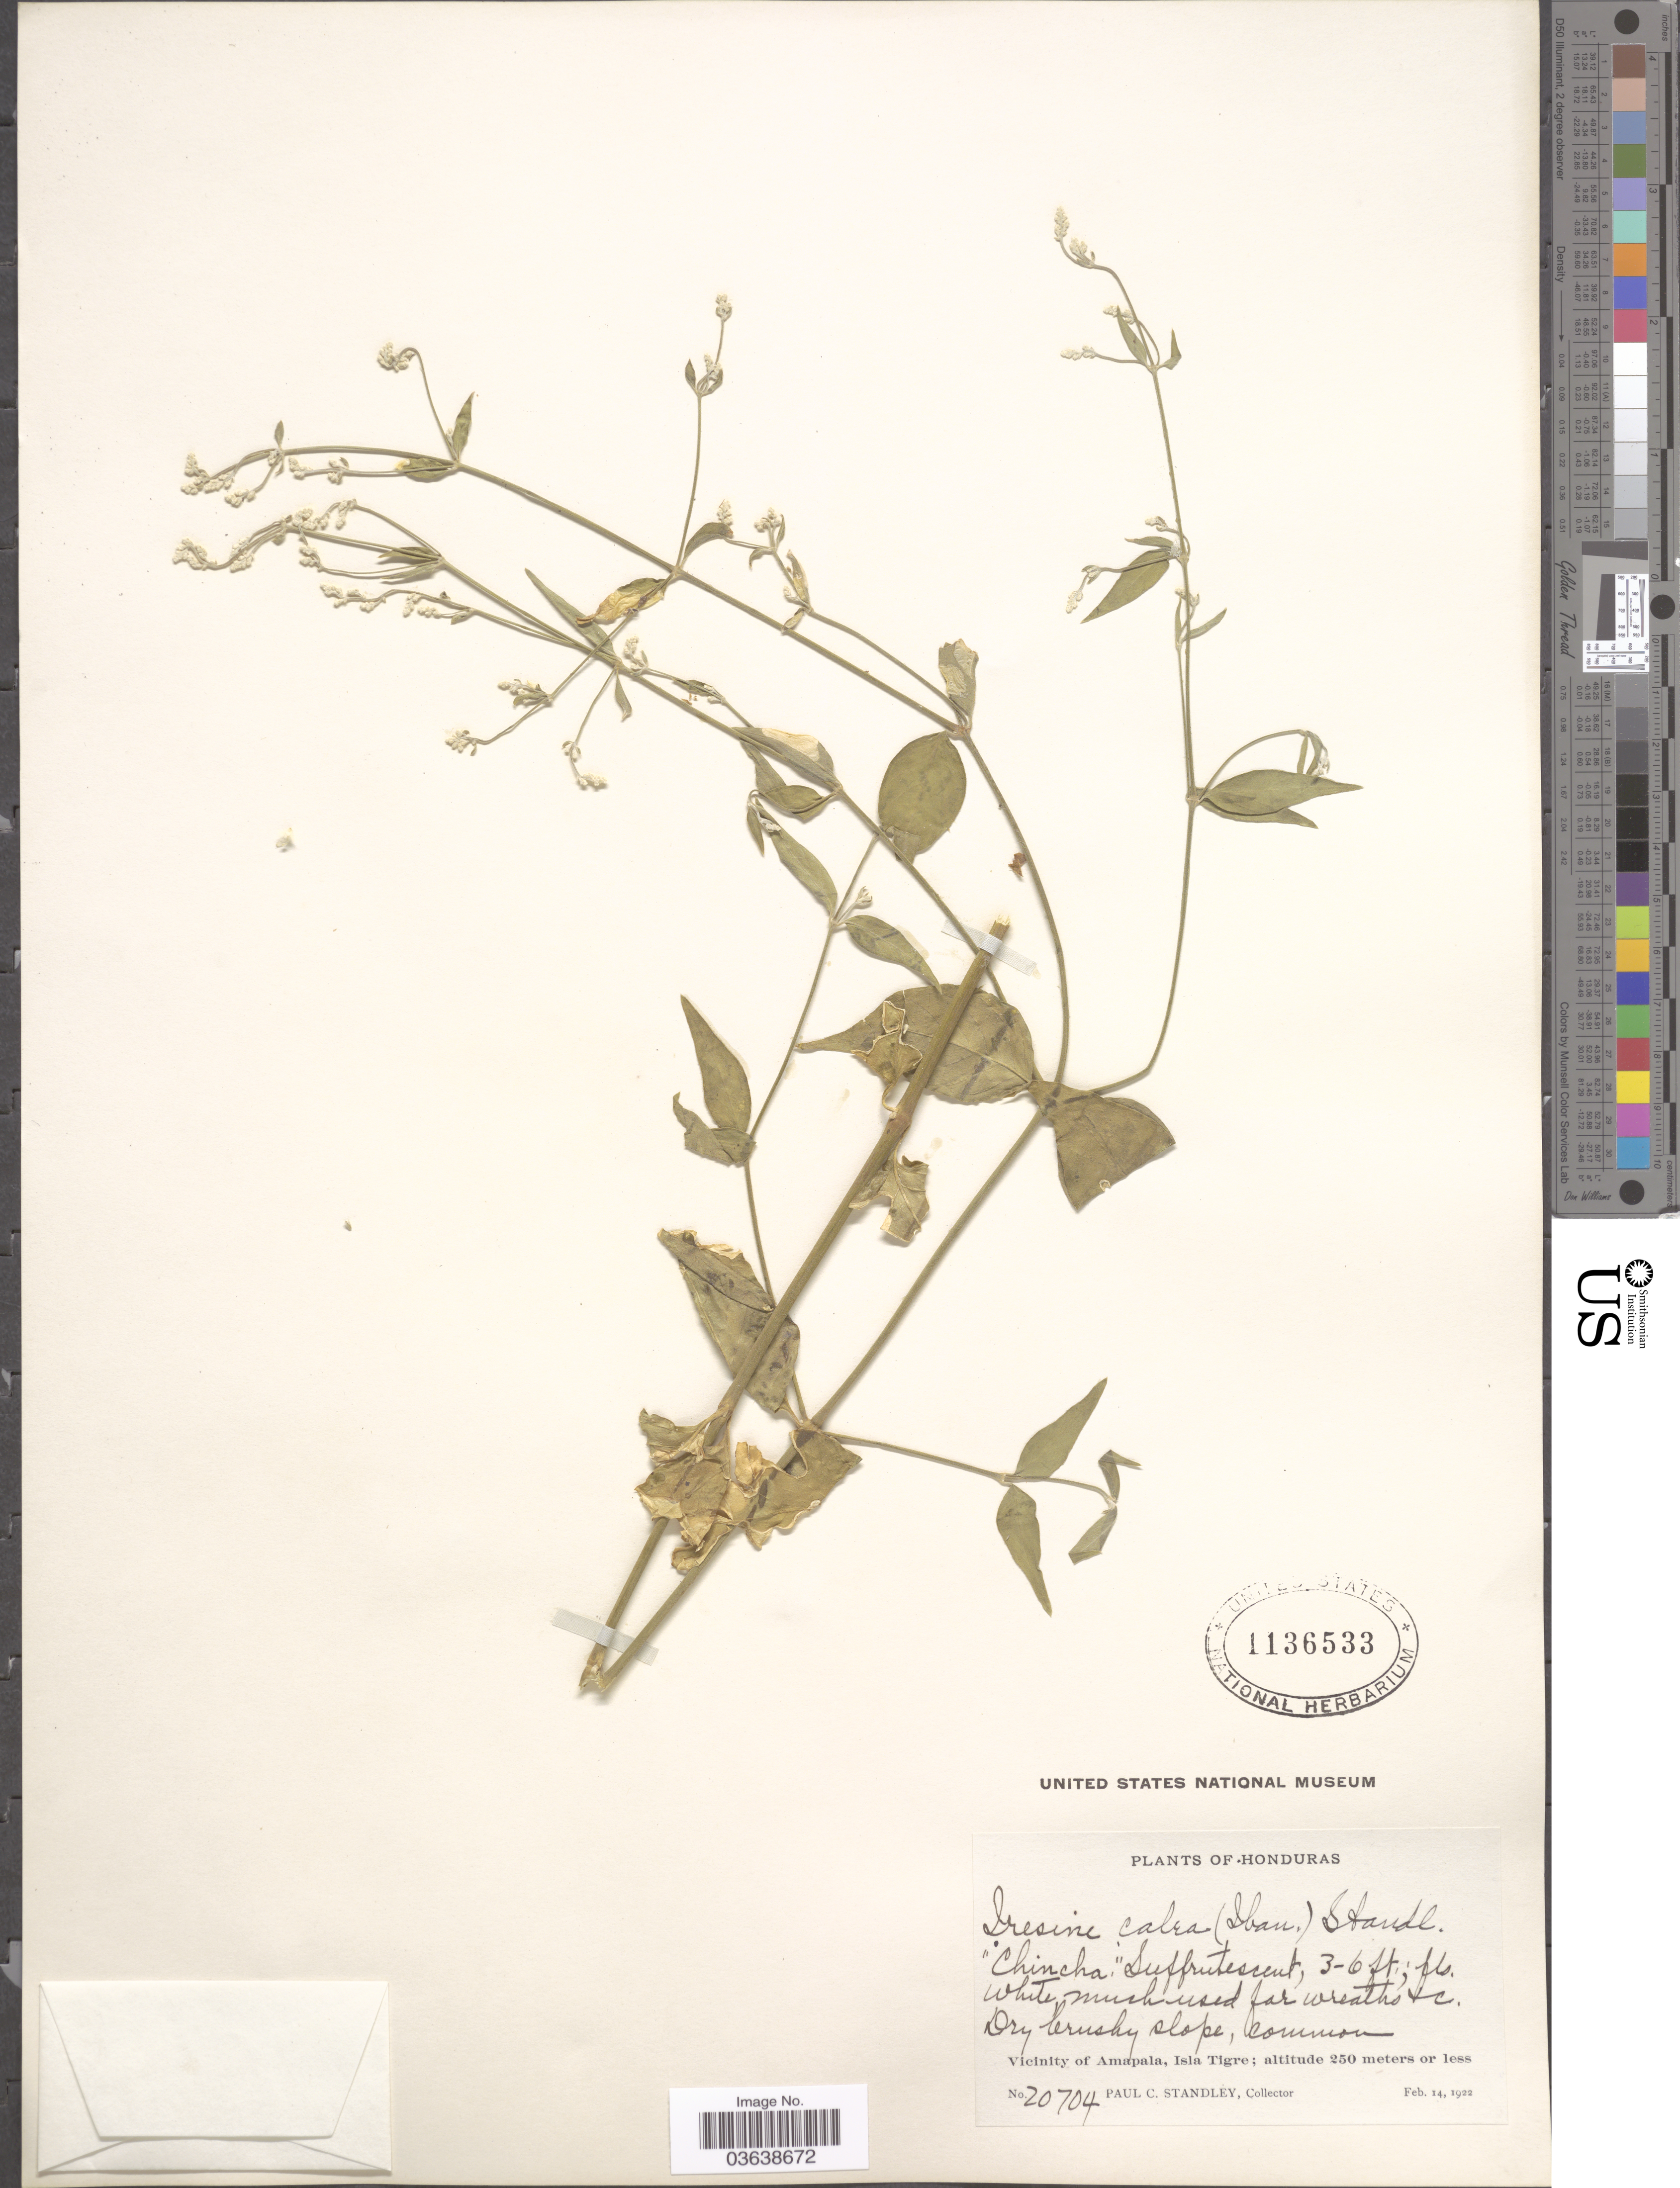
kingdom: Plantae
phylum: Tracheophyta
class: Magnoliopsida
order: Caryophyllales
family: Amaranthaceae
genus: Iresine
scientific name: Iresine calea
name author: (Ibáñez) Standl.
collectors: P. C. Standley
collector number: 20704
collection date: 1922-02-14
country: Honduras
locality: Vicinity of Amapala, Isla Tigre.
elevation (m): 250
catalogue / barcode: US 1136533